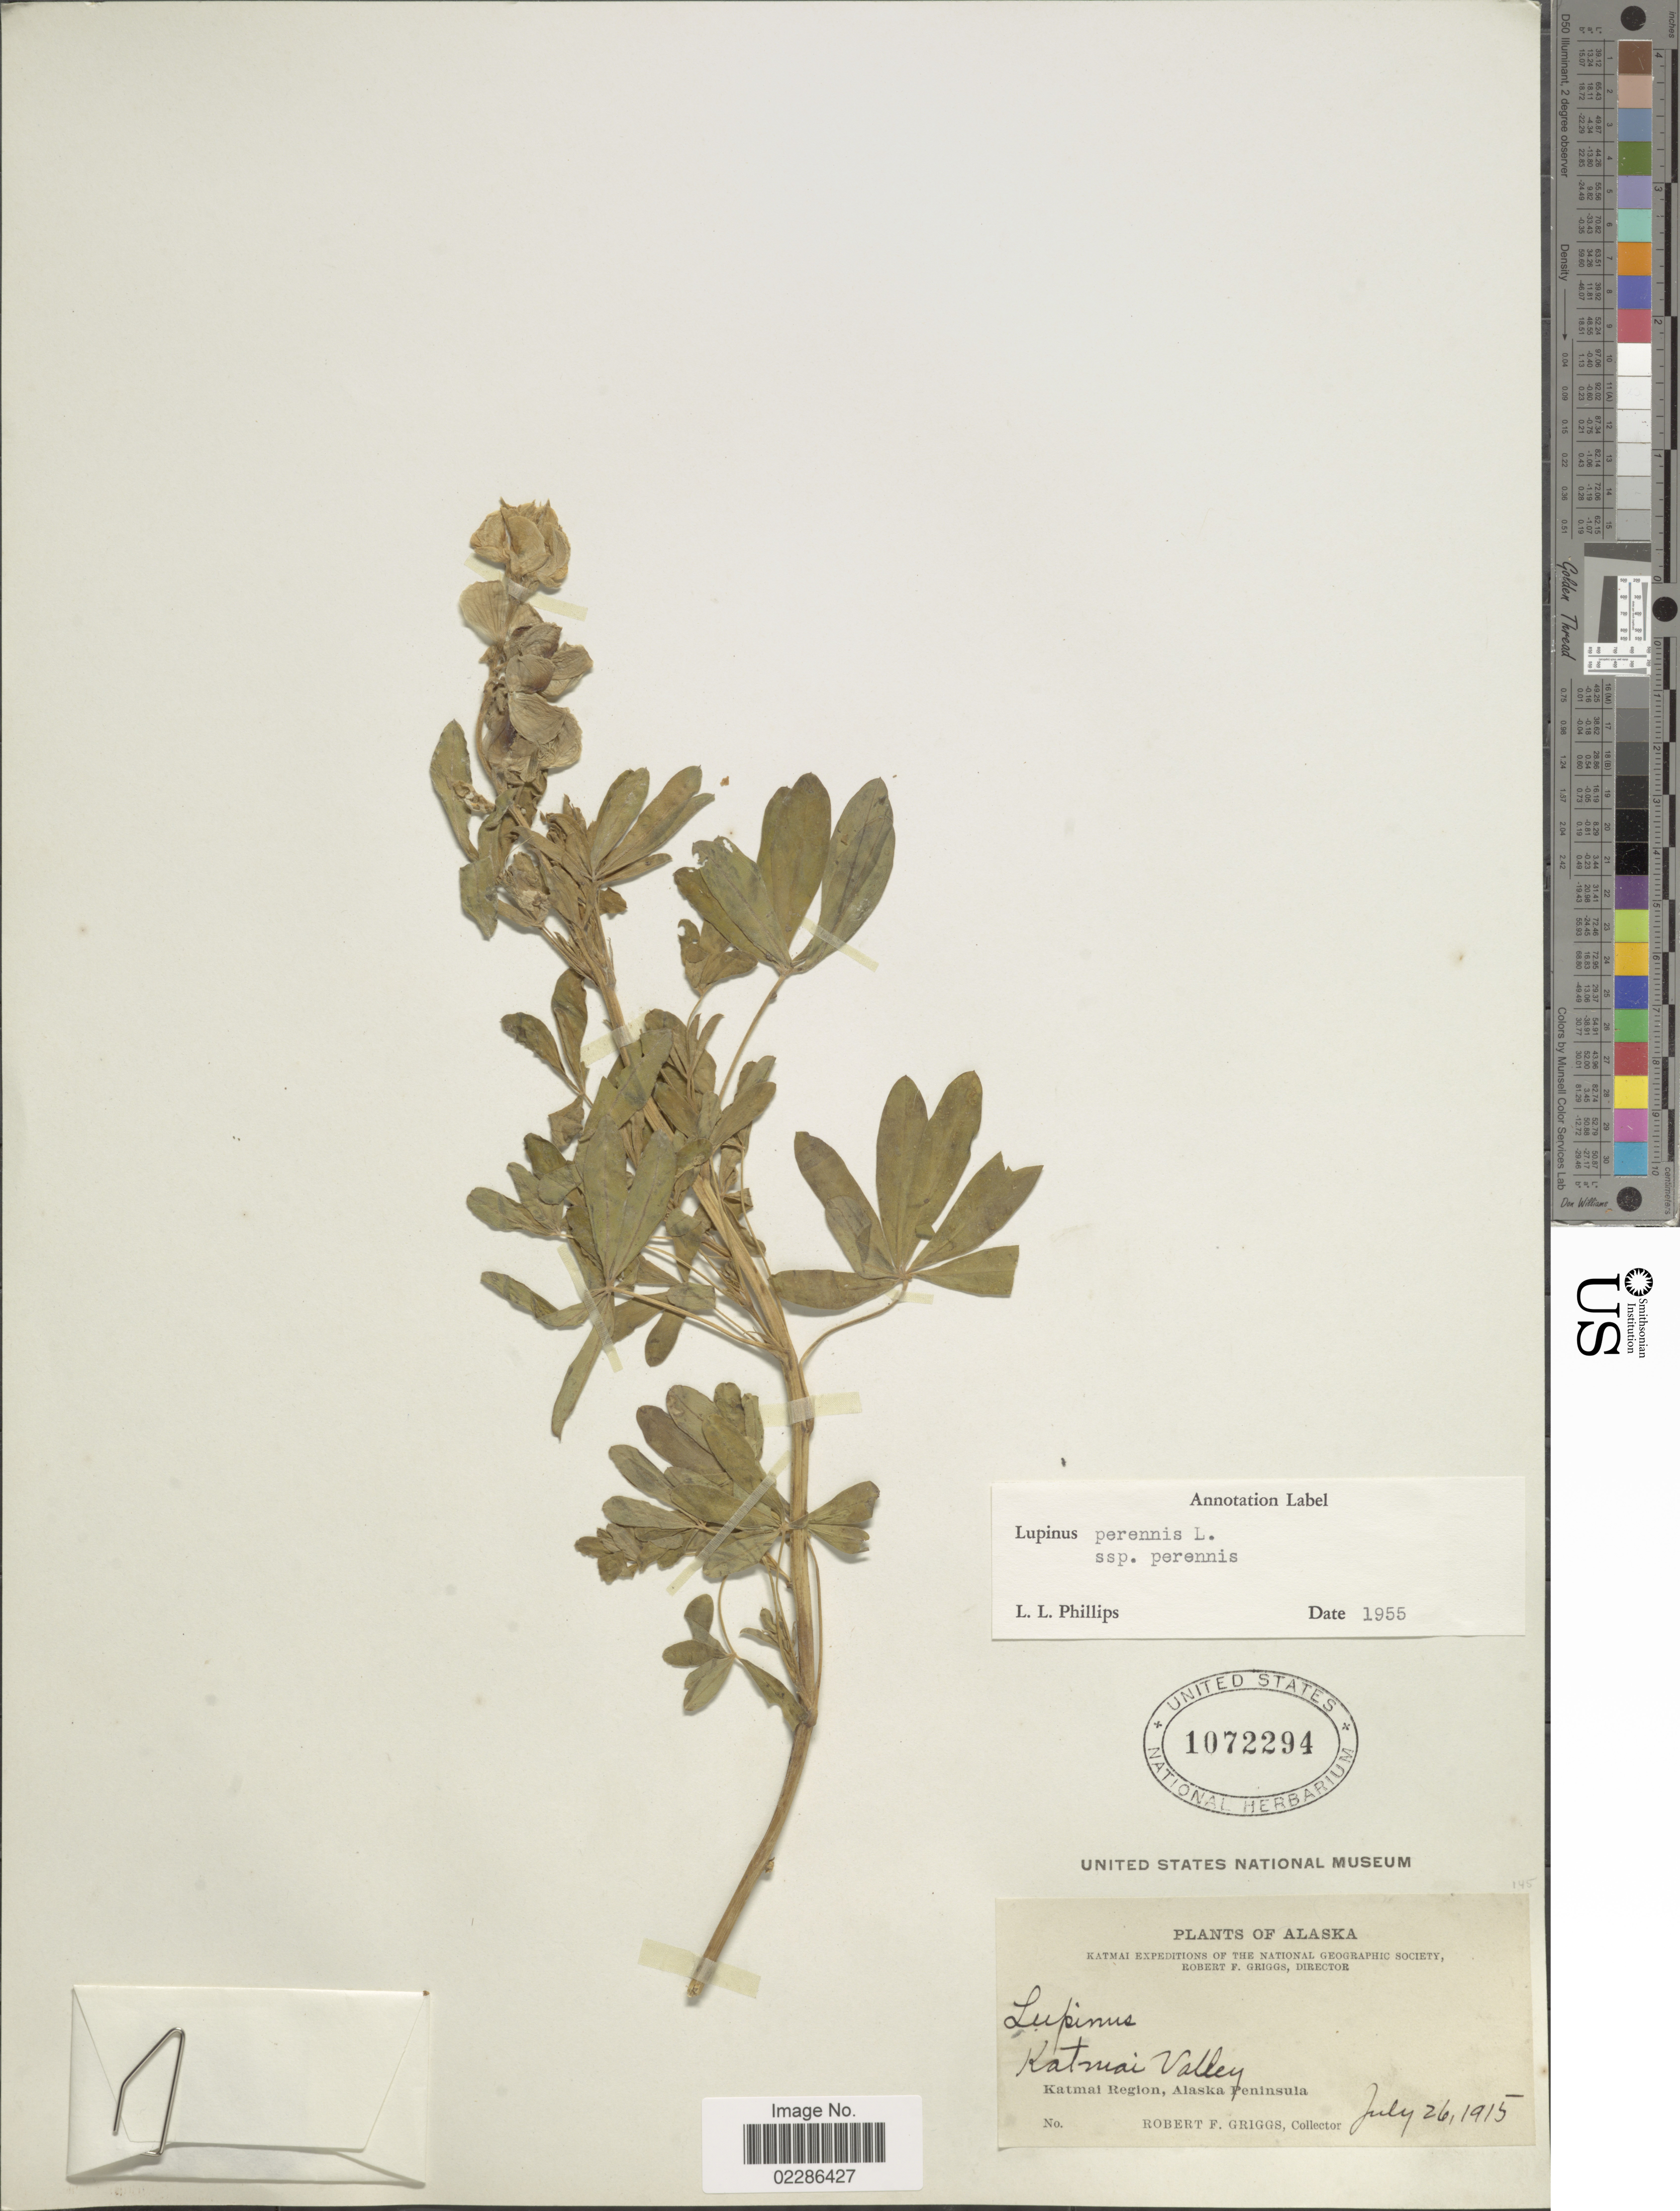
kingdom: Plantae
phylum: Tracheophyta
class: Magnoliopsida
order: Fabales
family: Fabaceae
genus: Lupinus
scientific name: Lupinus nootkatensis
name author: Donn ex Sims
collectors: R. F. Griggs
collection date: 1915-07-26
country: United States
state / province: Alaska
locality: Katmai Valley, Katmai Region, Alaska Peninsula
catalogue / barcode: US 1072294